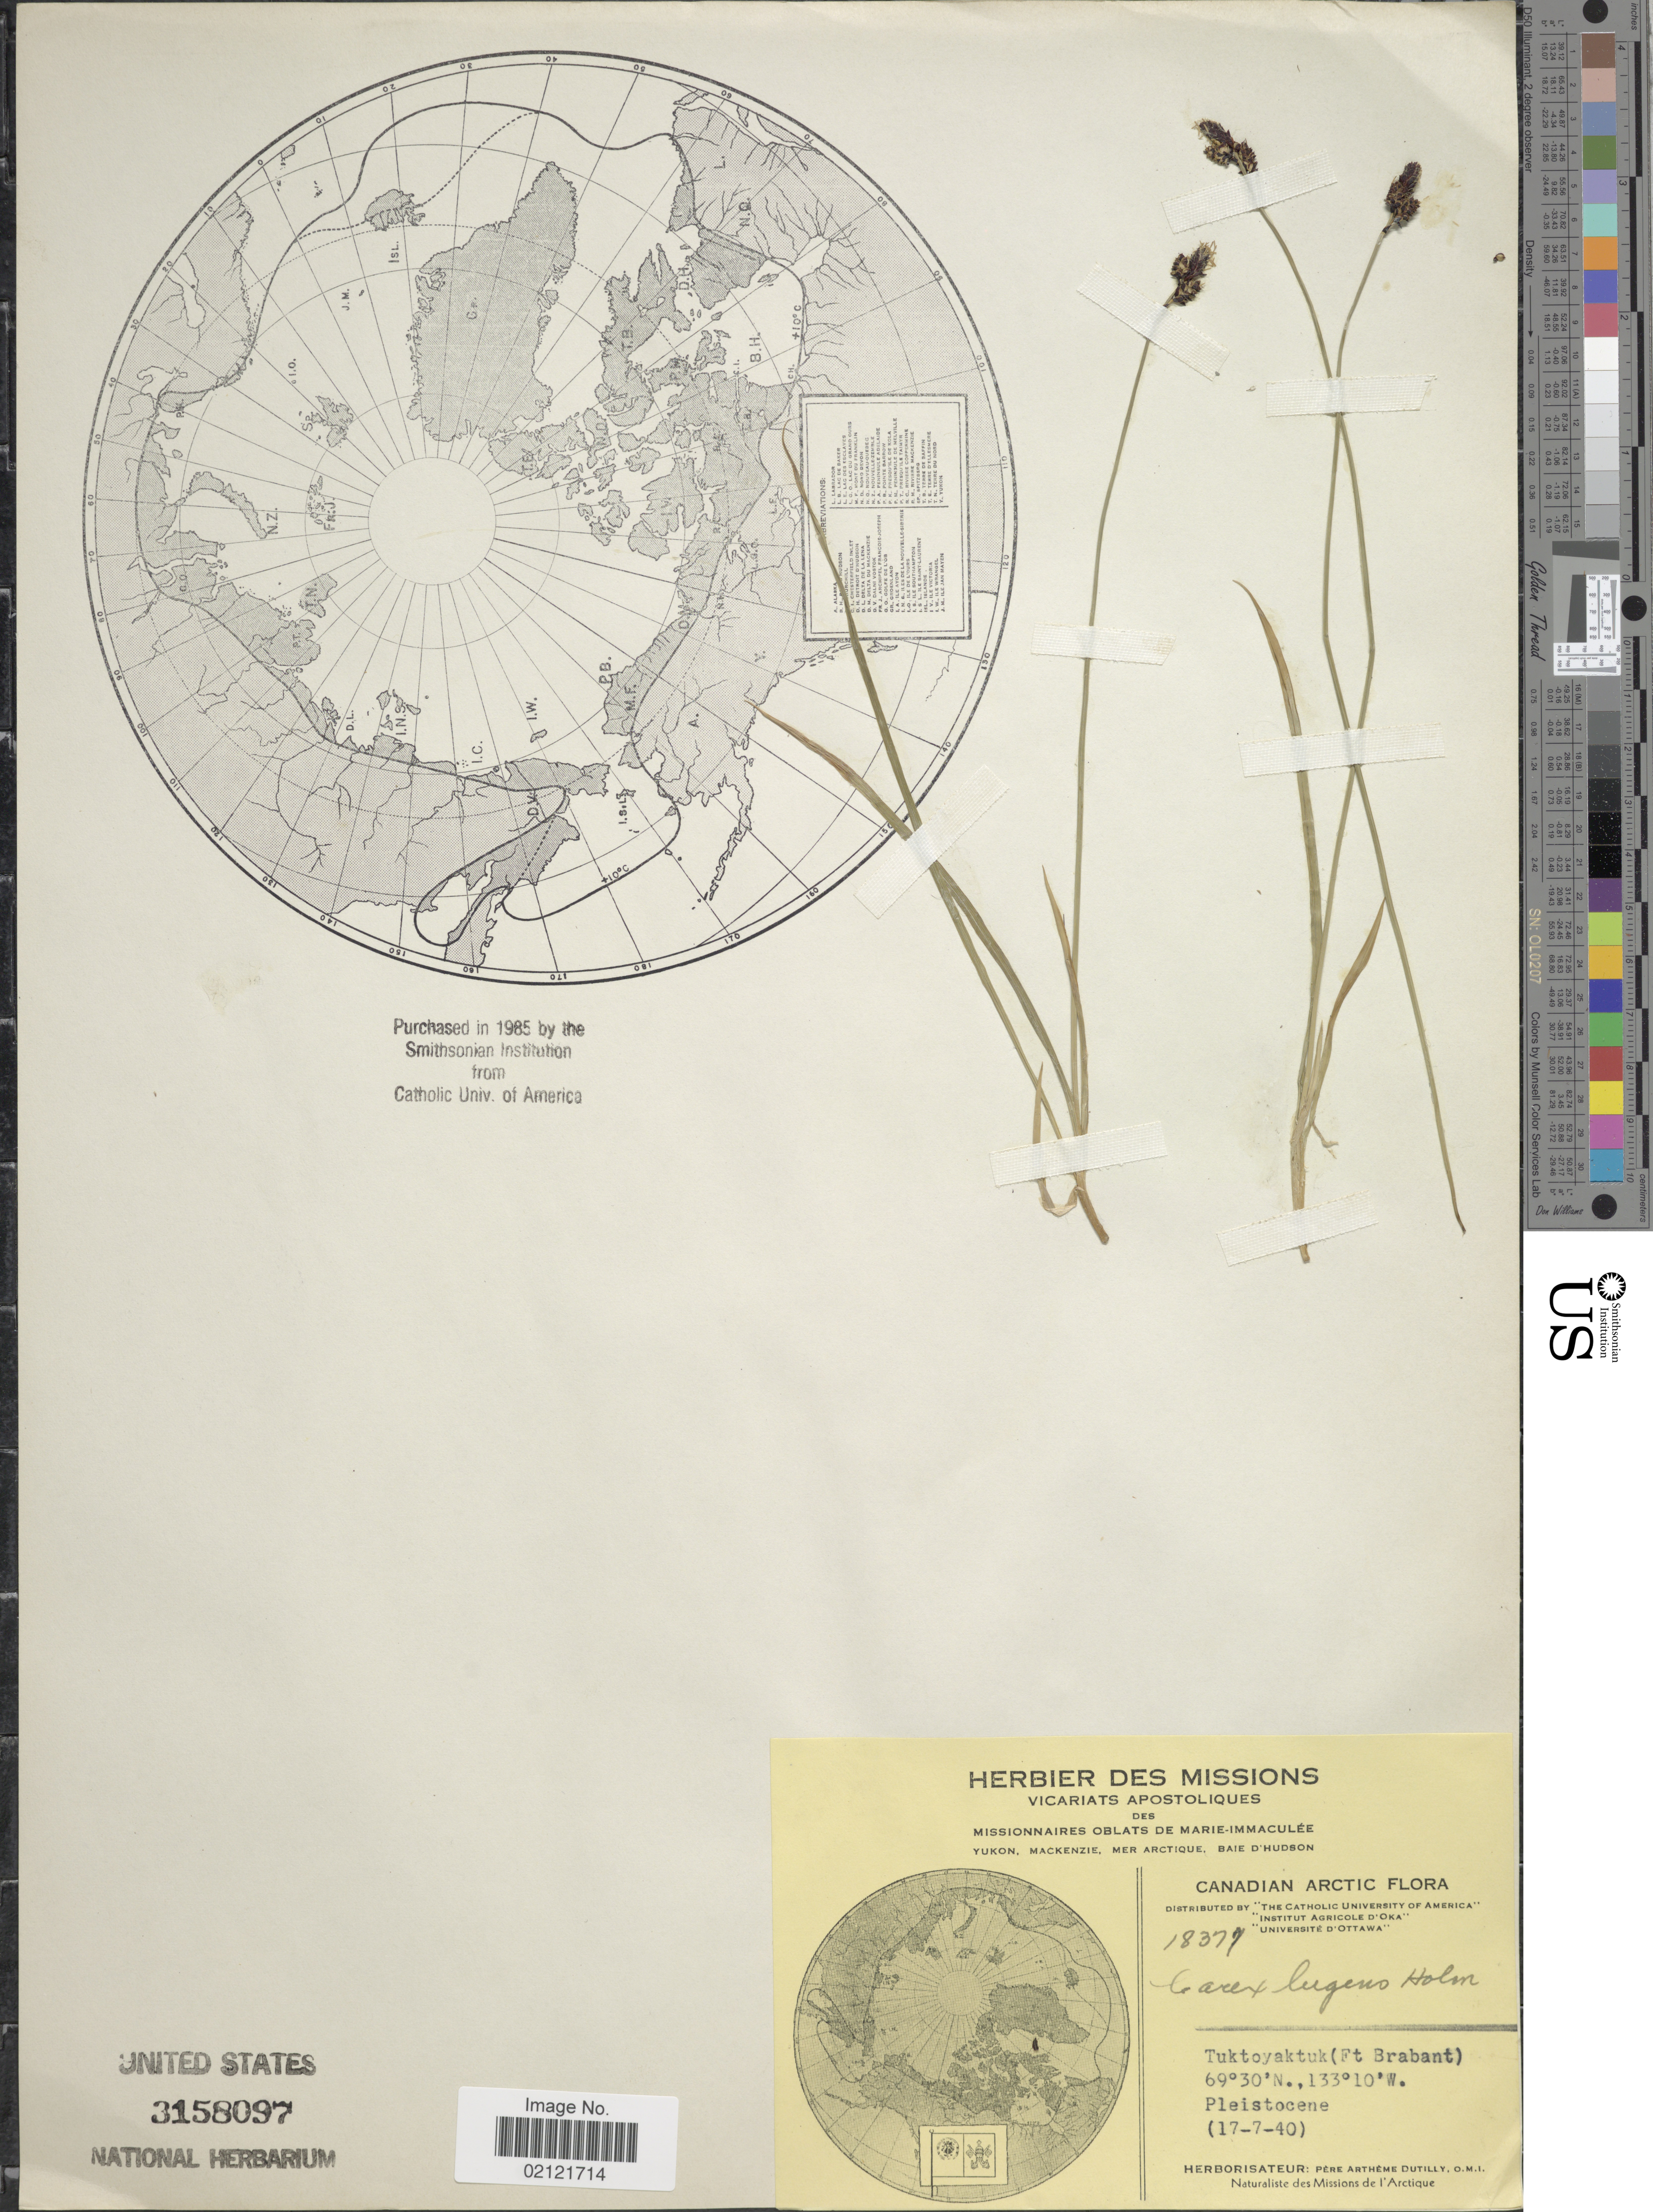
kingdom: Plantae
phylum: Tracheophyta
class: Liliopsida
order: Poales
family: Cyperaceae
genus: Carex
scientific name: Carex bigelowii subsp. lugens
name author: (Holm) T.V. Egorova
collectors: A. Dutilly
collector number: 18377*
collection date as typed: Transcribed d/m/y: 17/7/40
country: Canada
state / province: Northwest Territories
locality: Canadian Arctic, Tuktoyaktuk (Ft Brabant)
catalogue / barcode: US 3158097